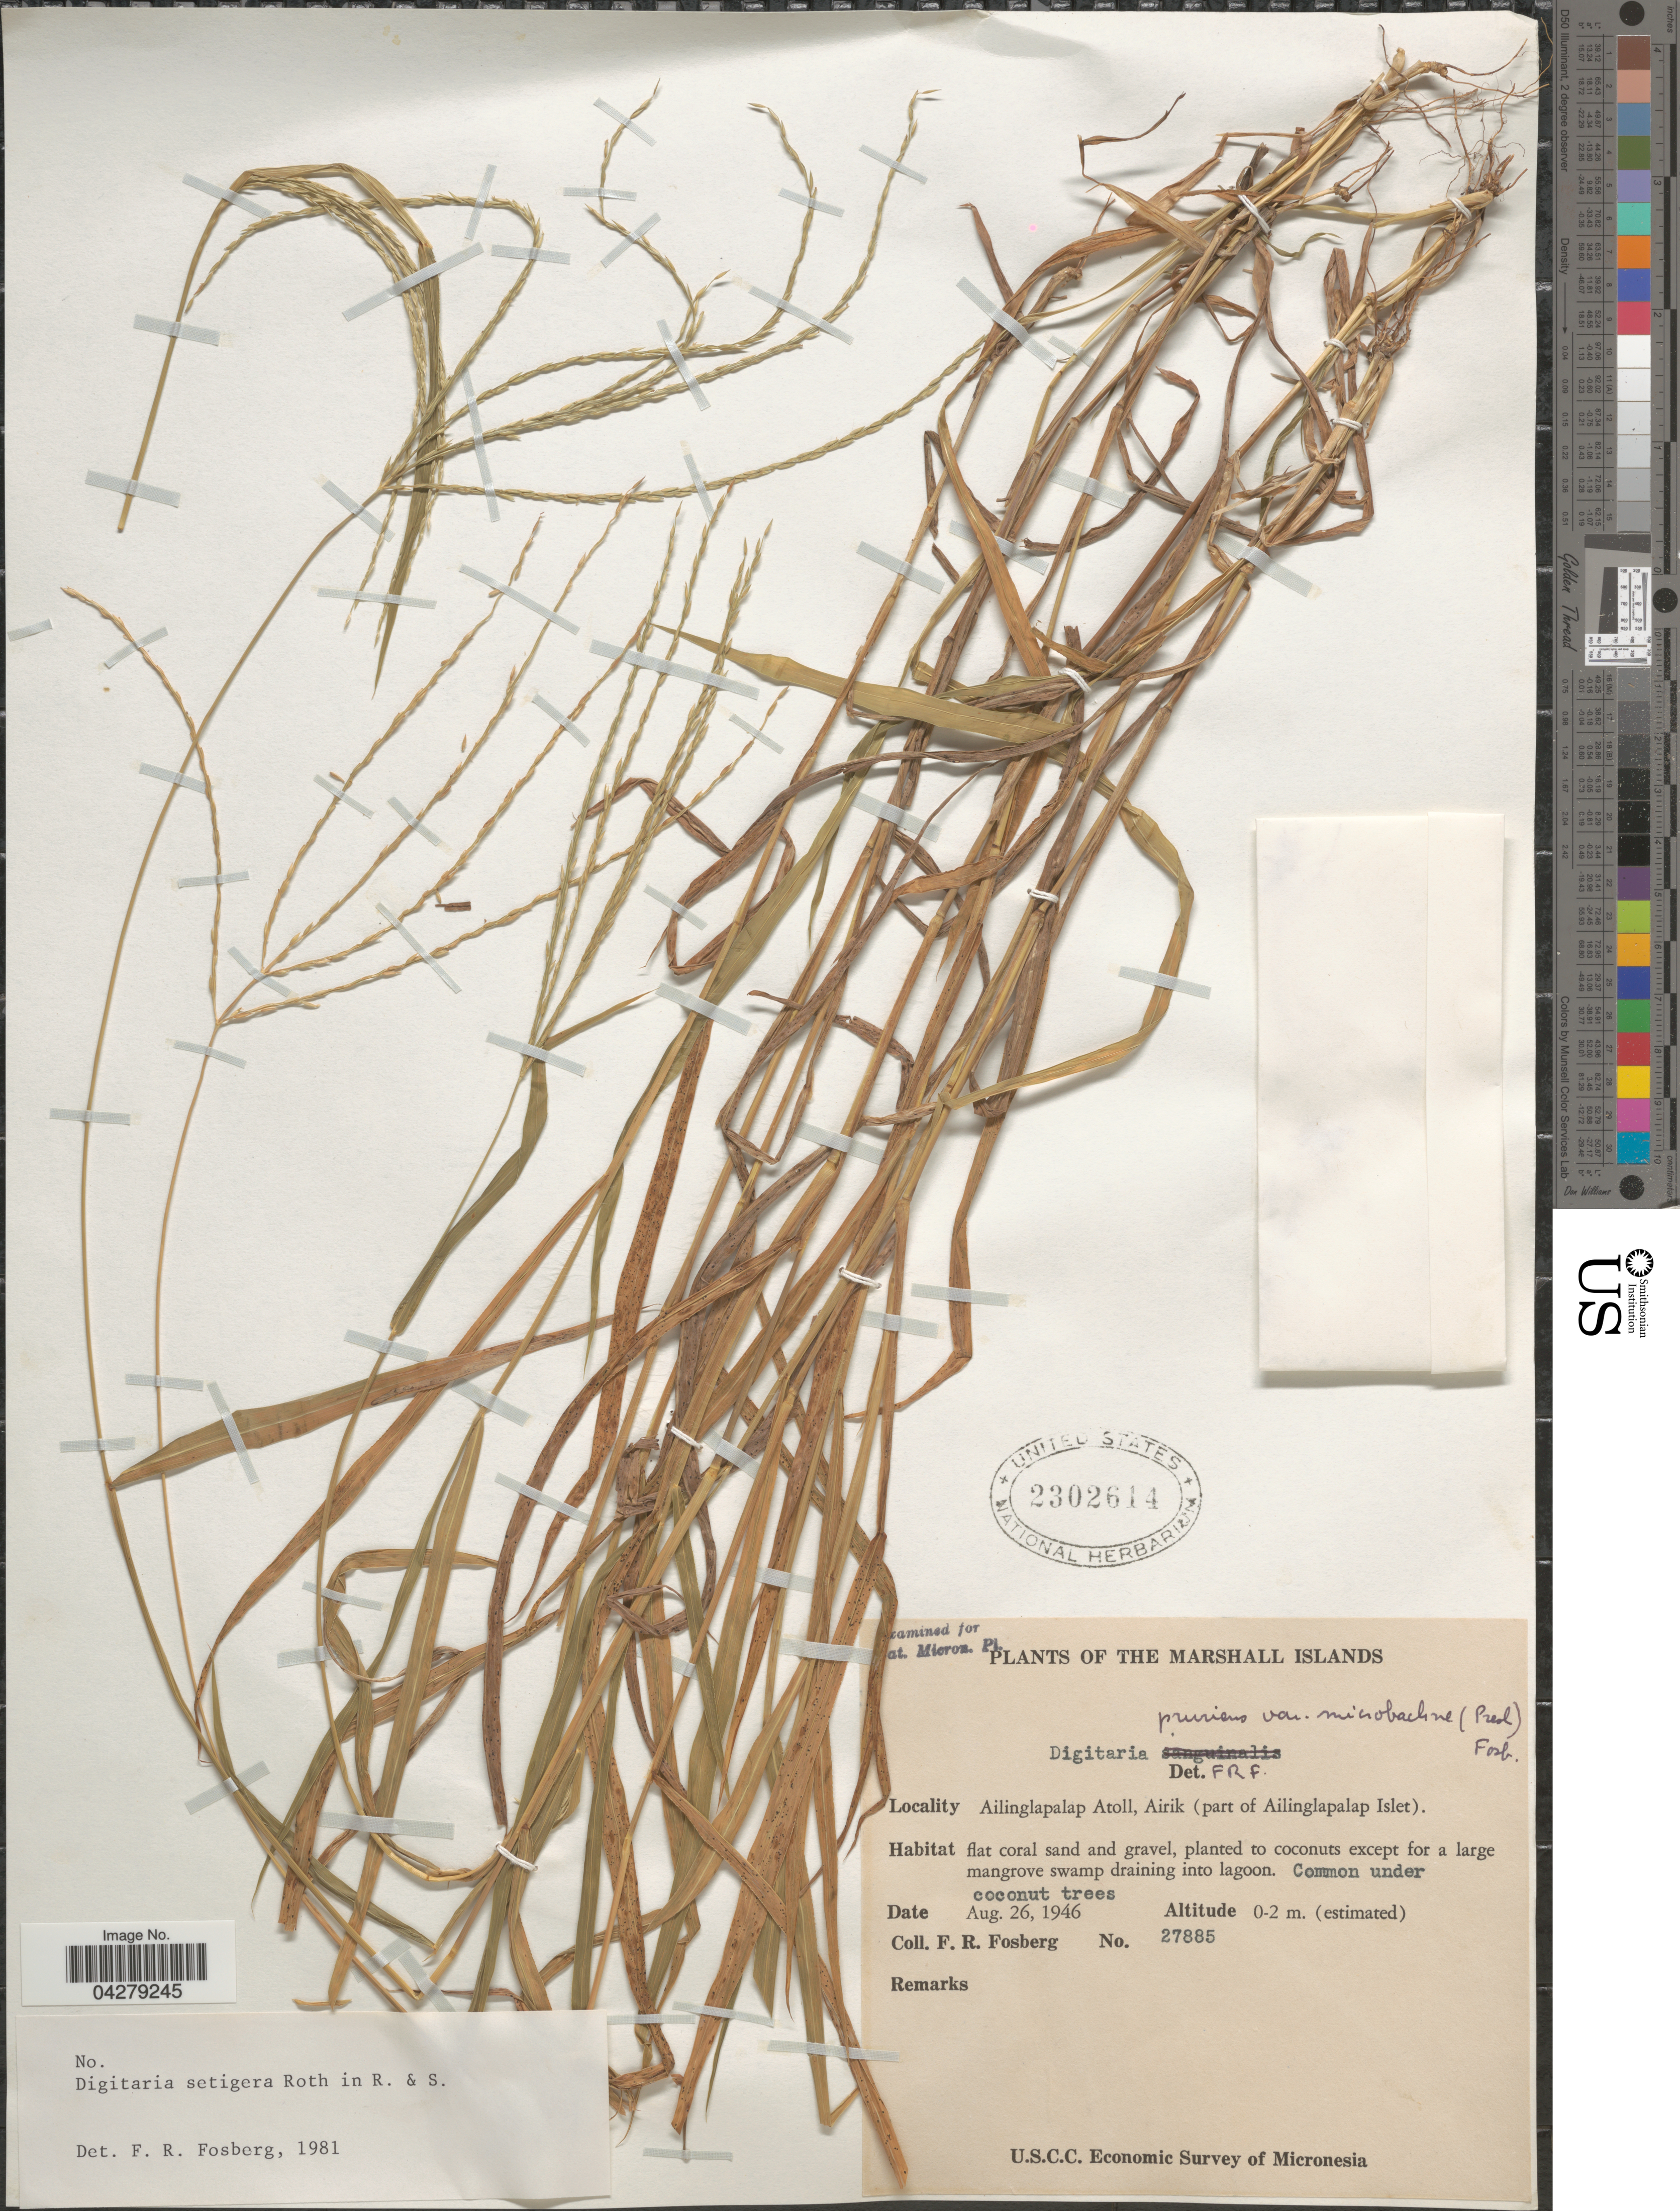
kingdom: Plantae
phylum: Tracheophyta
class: Liliopsida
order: Poales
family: Poaceae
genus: Digitaria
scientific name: Digitaria setigera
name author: Roth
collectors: F. R. Fosberg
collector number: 27885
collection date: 1946-08-26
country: Marshall Islands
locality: Ailinglapalap Atoll, Airik (part of Ailinglapalap Islet). U.S.C.C. Economic Survey of Micronesia.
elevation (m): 0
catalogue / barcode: US 2302614